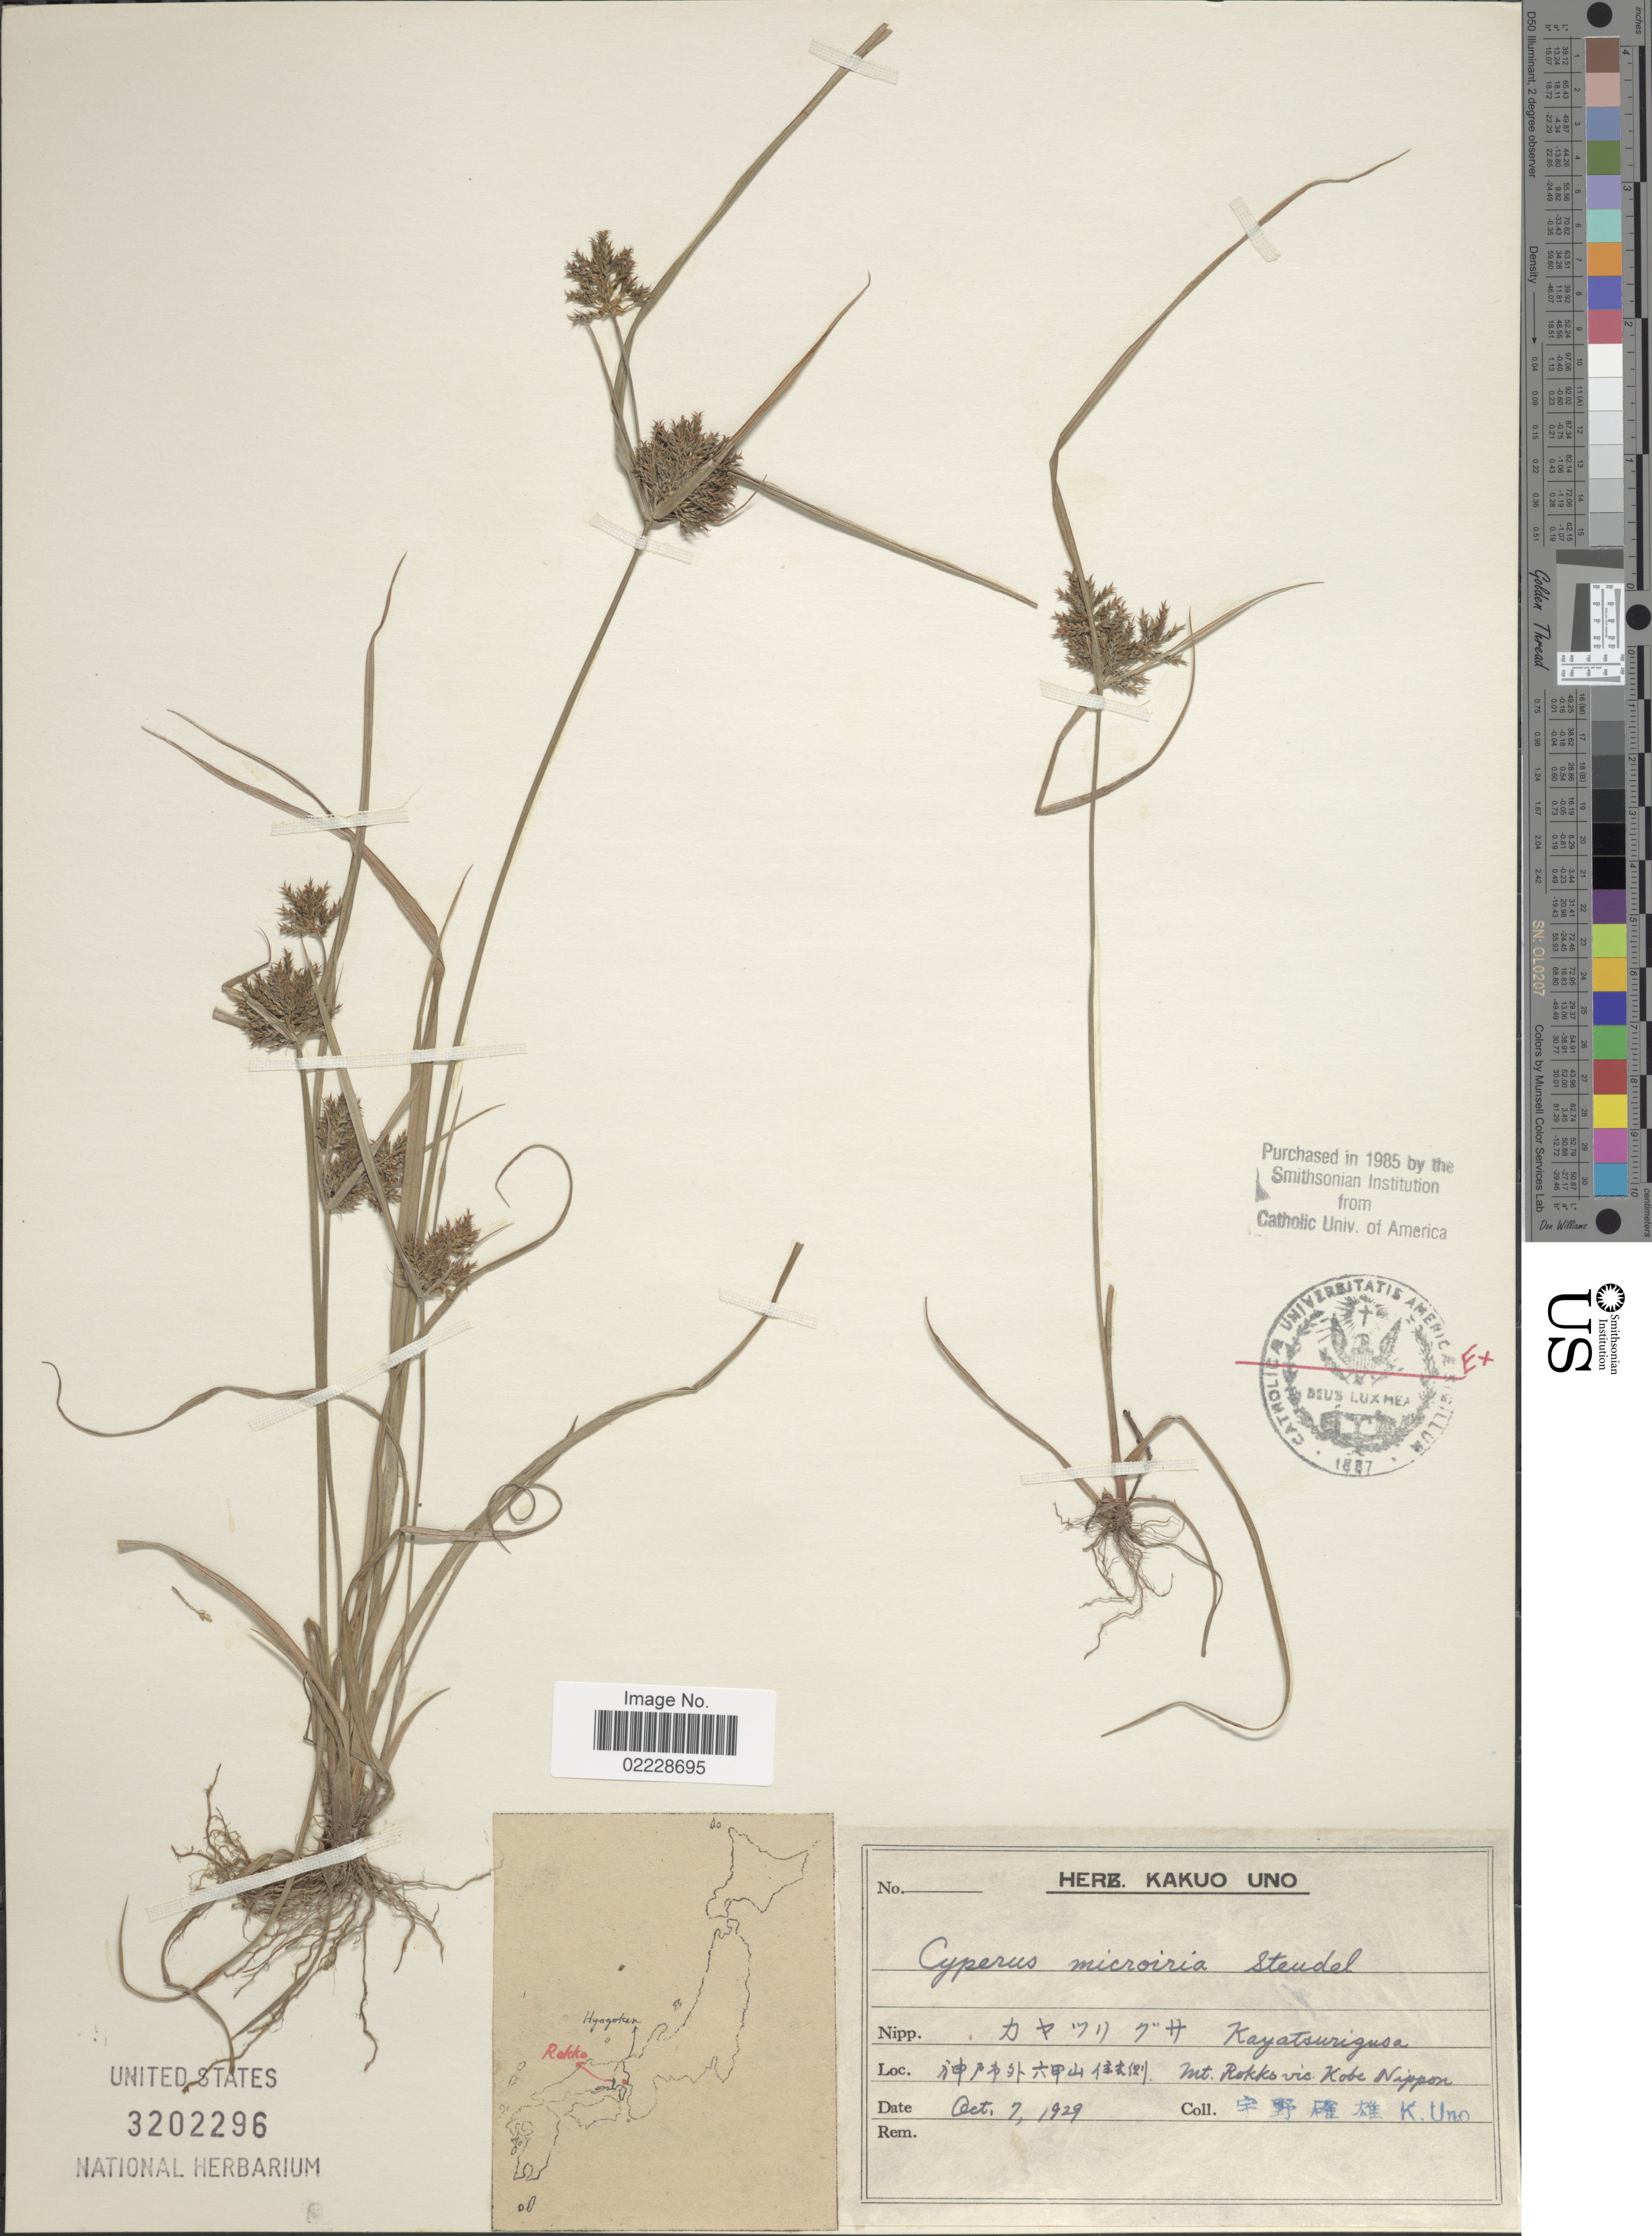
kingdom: Plantae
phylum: Tracheophyta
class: Liliopsida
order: Poales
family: Cyperaceae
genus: Cyperus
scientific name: Cyperus microiria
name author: Steud.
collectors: K. Uno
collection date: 1929-10-07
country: Japan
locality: Mt. Rokko vic. Kobe, Nippon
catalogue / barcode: US 3202296